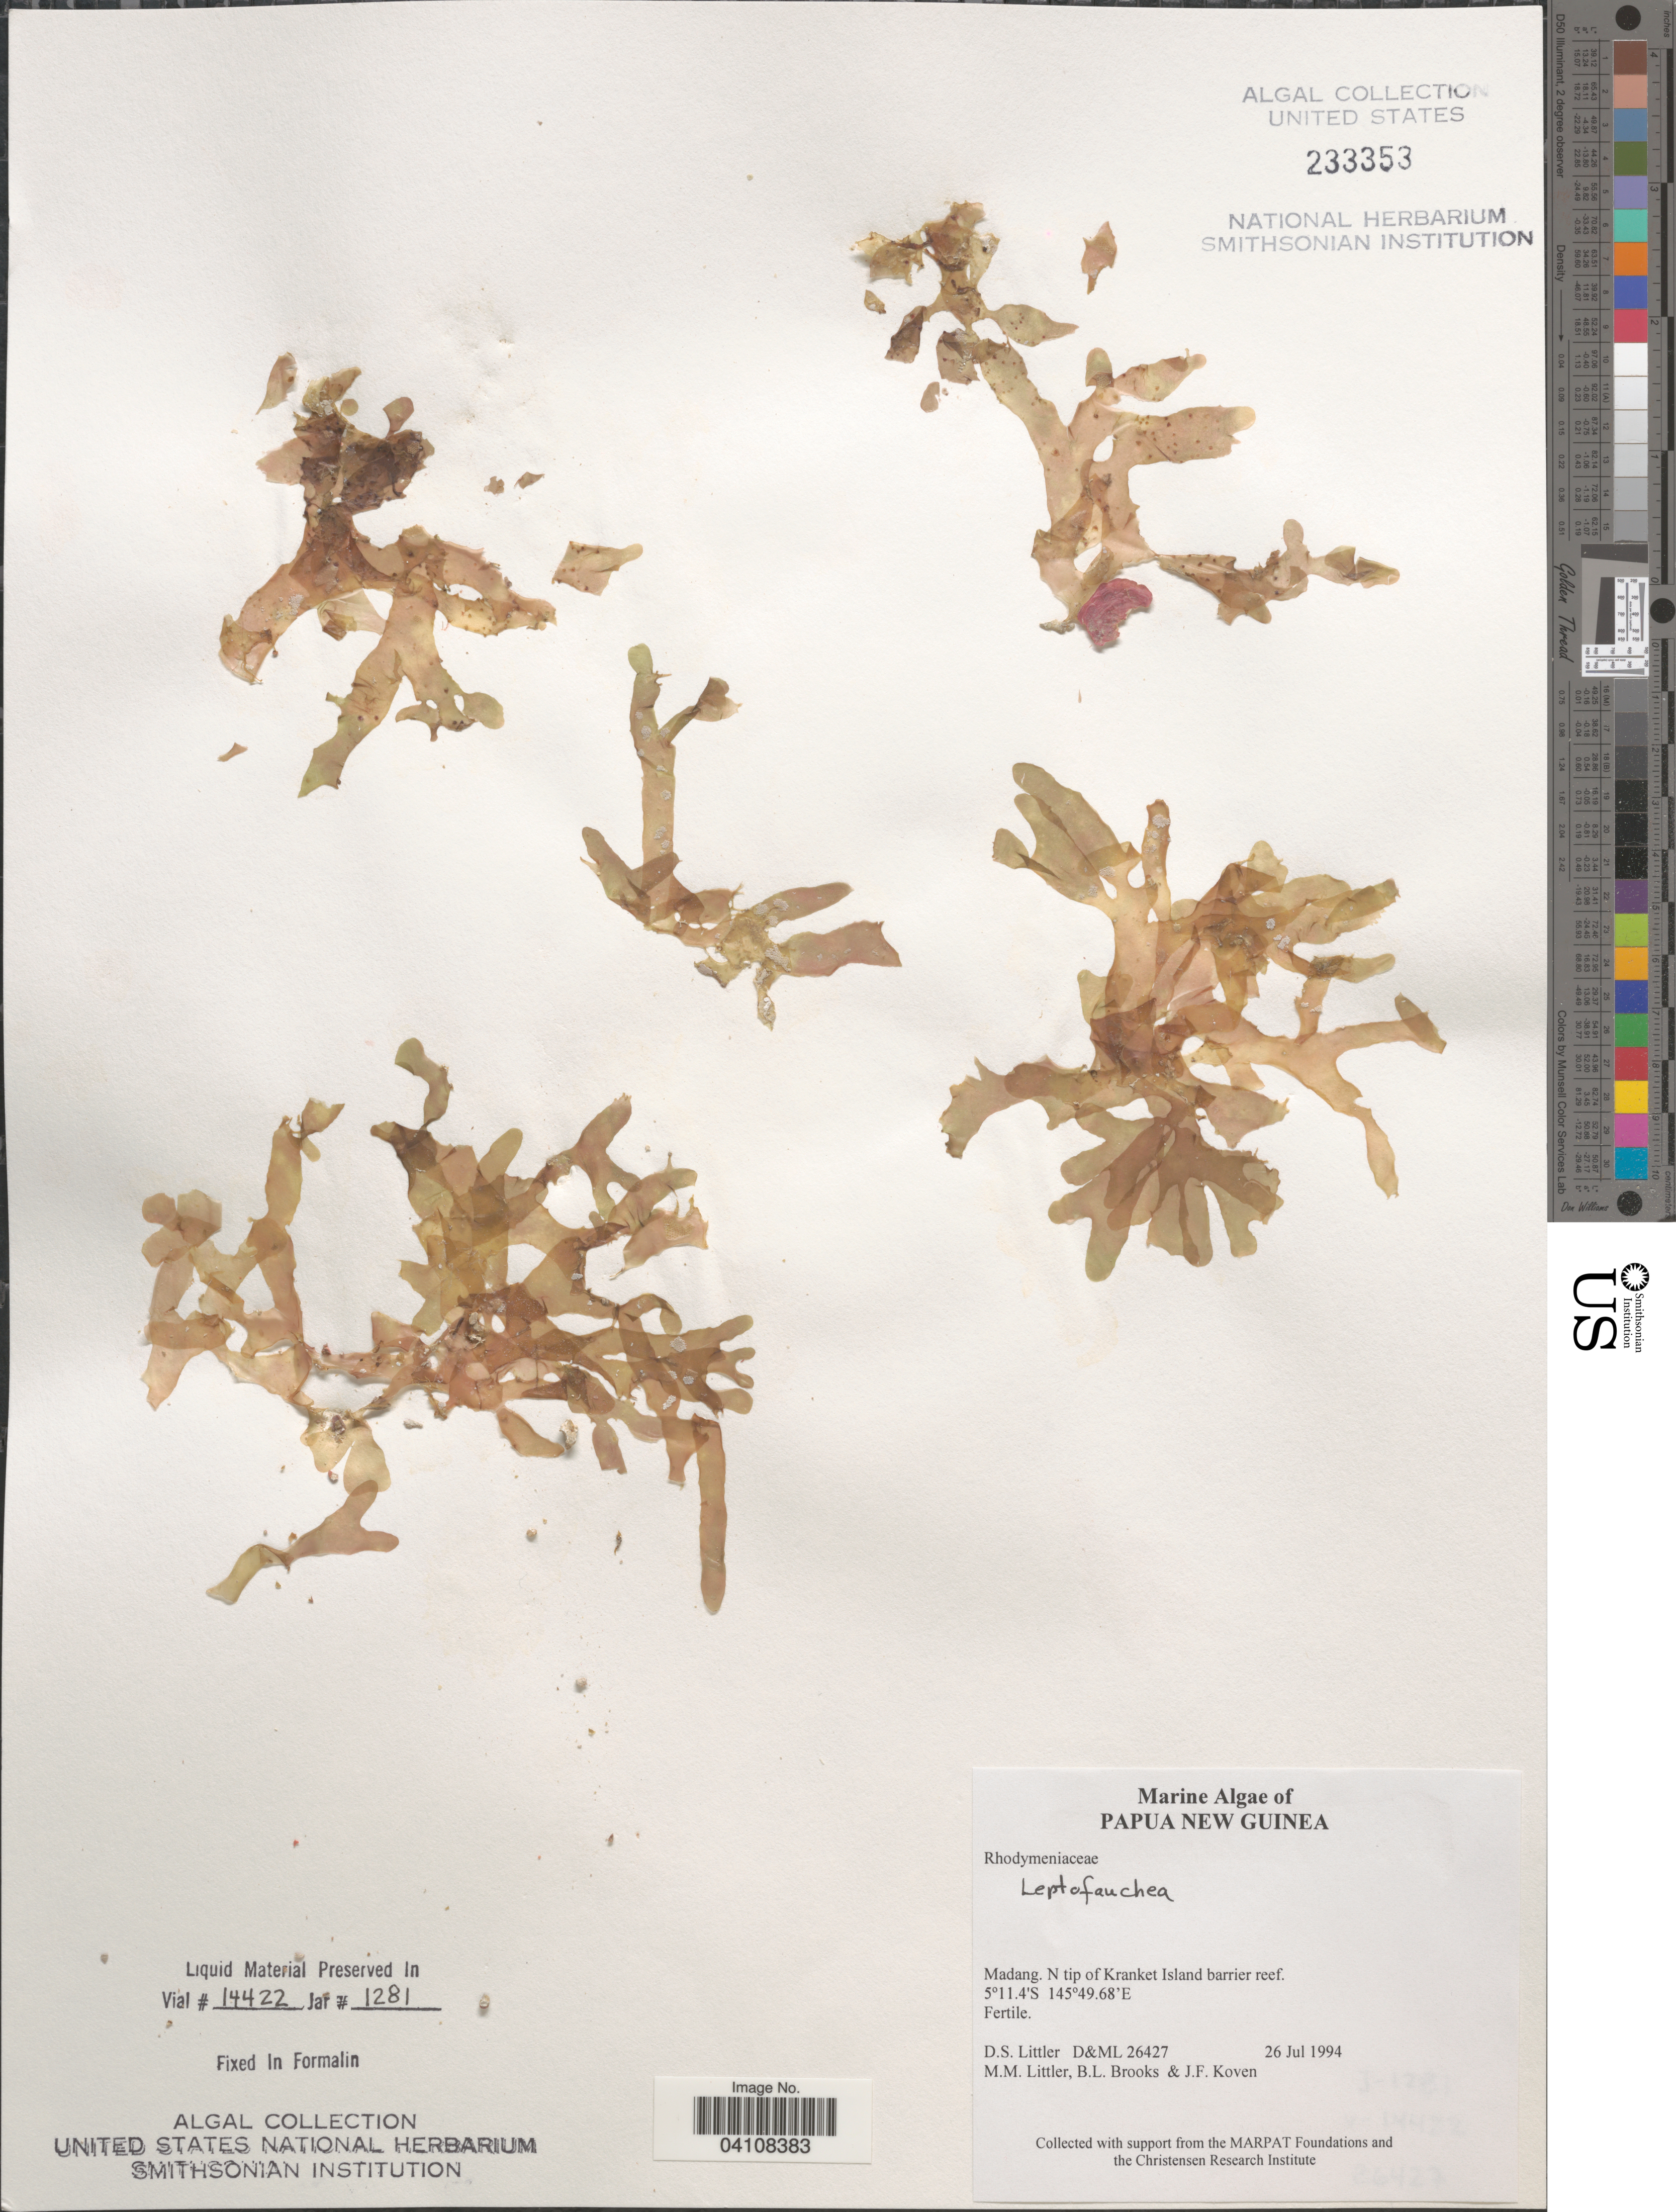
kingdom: Plantae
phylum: Rhodophyta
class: Florideophyceae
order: Rhodymeniales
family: Faucheaceae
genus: Leptofauchea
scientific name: Leptofauchea sp.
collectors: D. S. Littler, B. Brooks & J. Koven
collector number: D&ML26427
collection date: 1994-07-26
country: Papua New Guinea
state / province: Madang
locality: N tip of Kranket Island barrier reef.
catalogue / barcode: US 233353